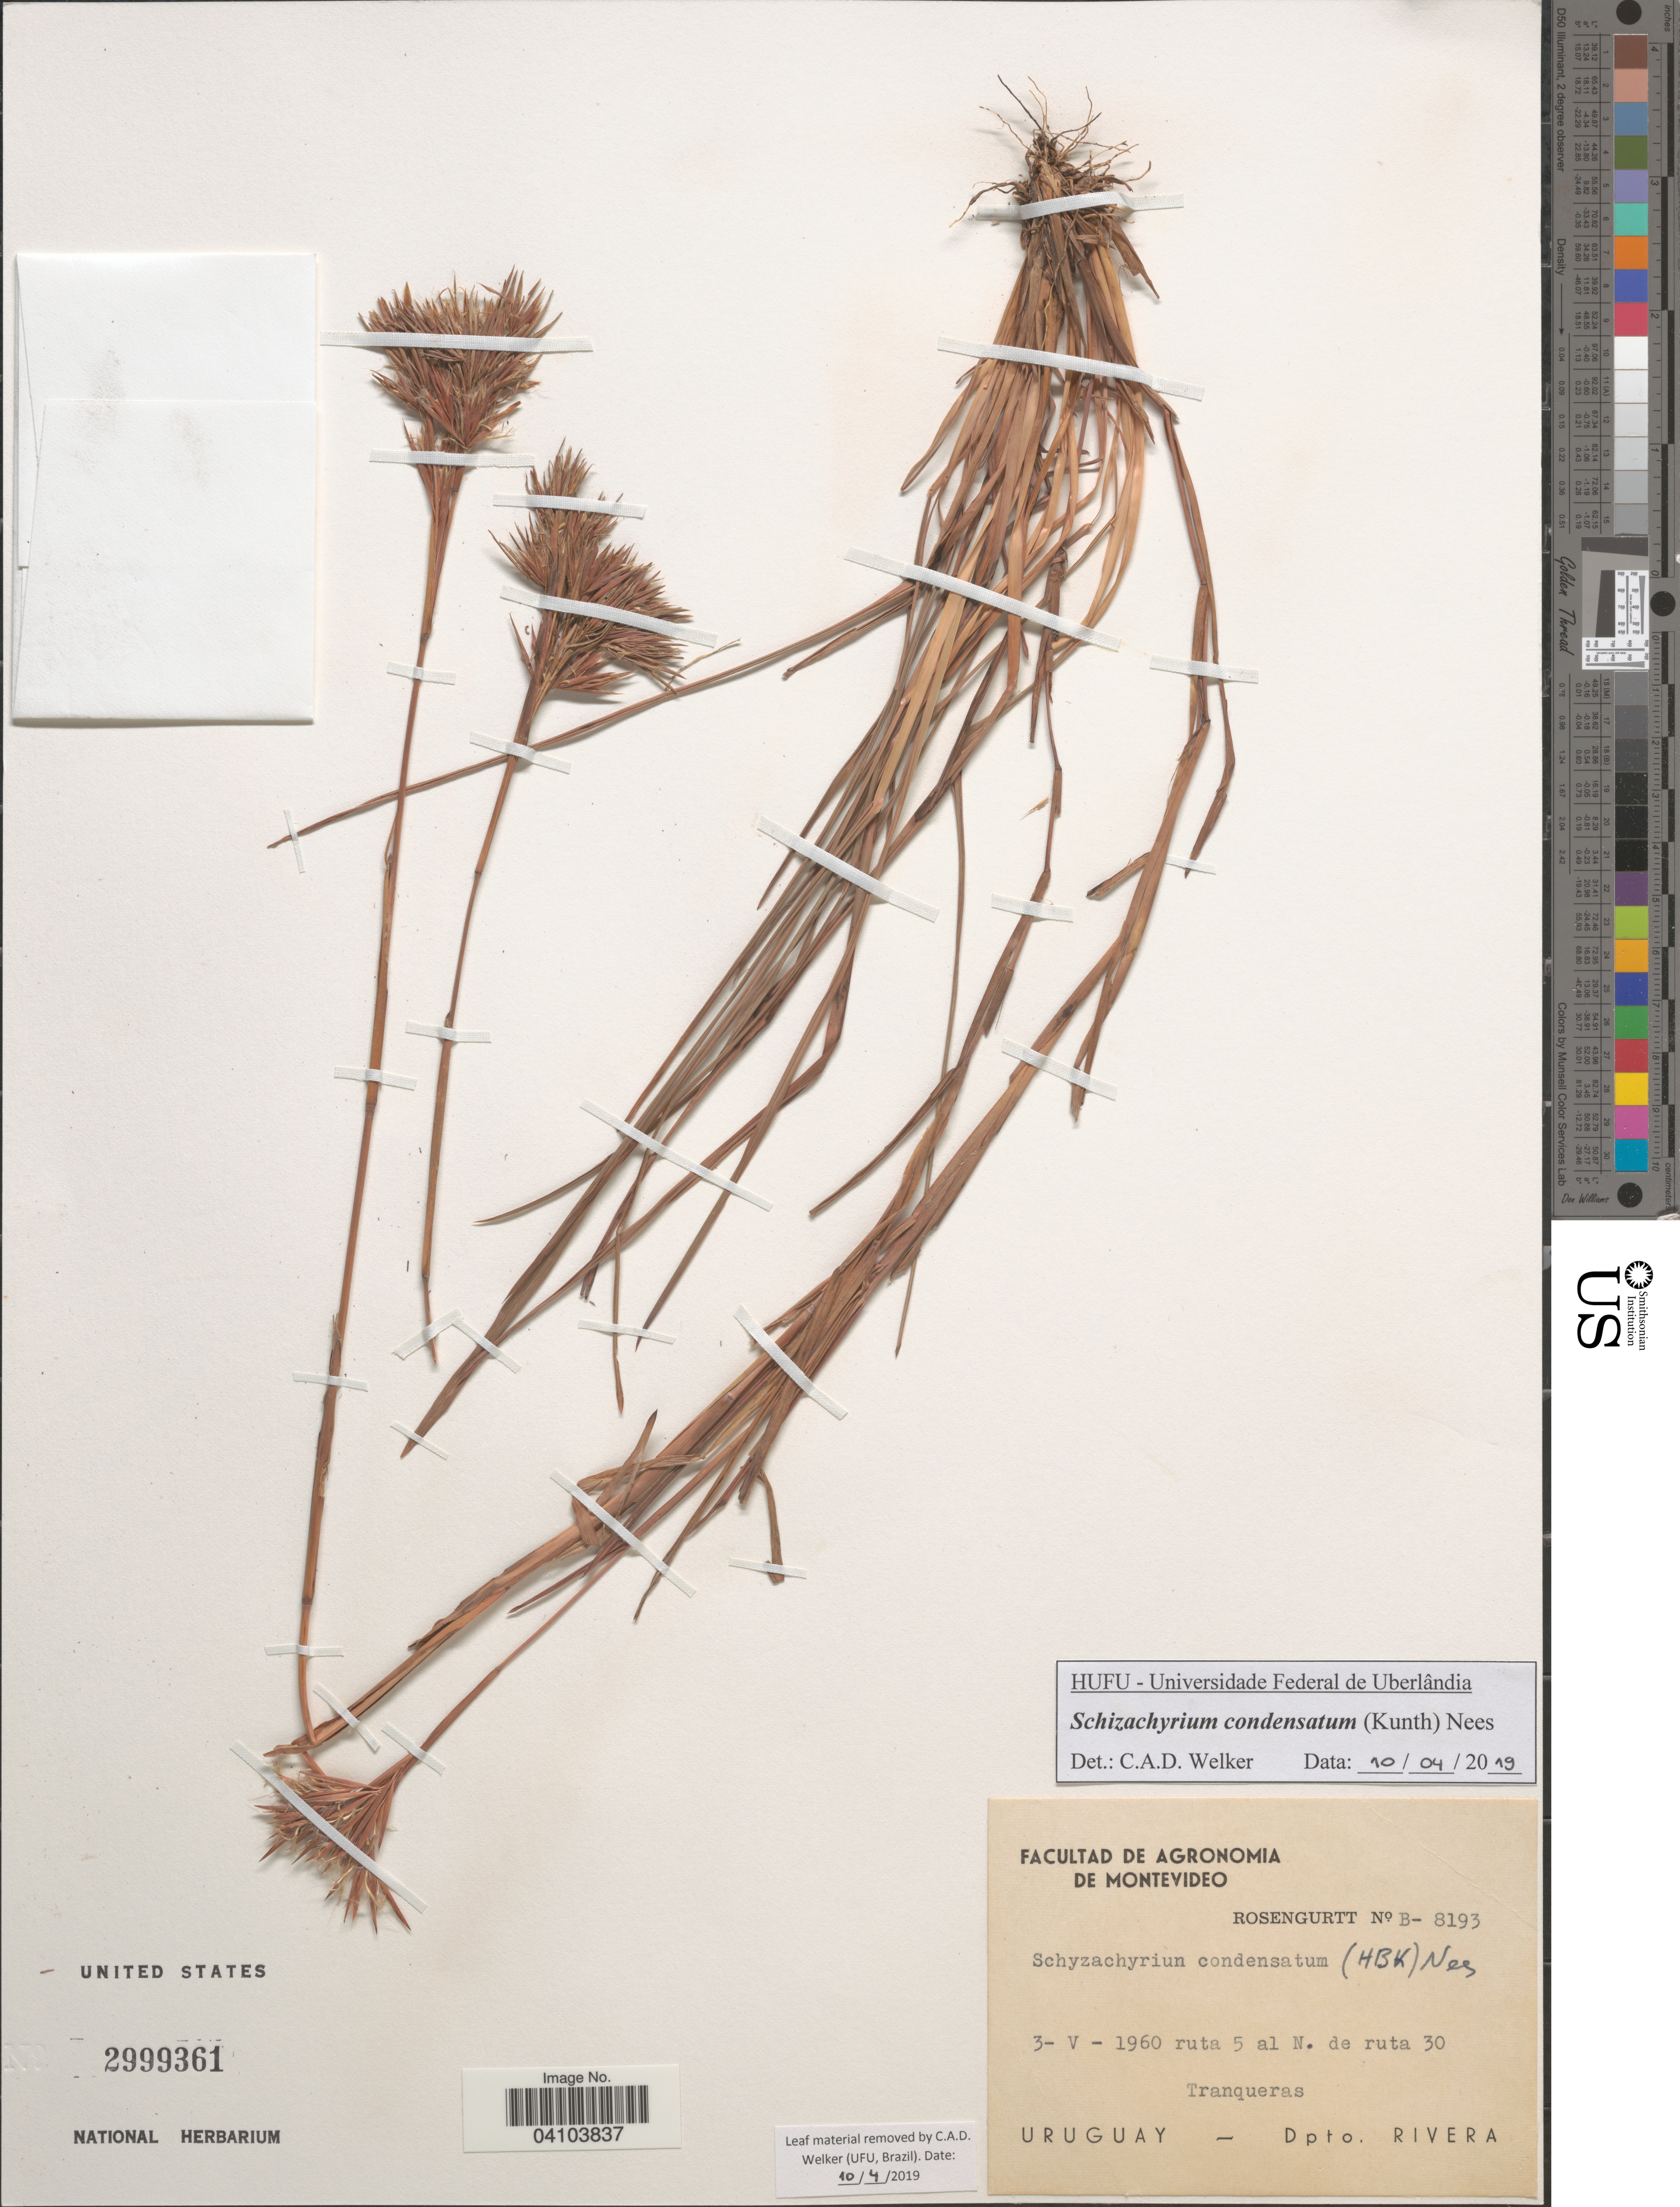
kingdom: Plantae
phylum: Tracheophyta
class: Liliopsida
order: Poales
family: Poaceae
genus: Schizachyrium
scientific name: Schizachyrium condensatum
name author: (Kunth) Nees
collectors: Rosengurtt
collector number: B-8193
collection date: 1960-05-03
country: Uruguay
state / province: Rivera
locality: Ruta 5 al N. de ruta 30. Tranqueras. Dpto. Rivera.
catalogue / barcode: US 2999361